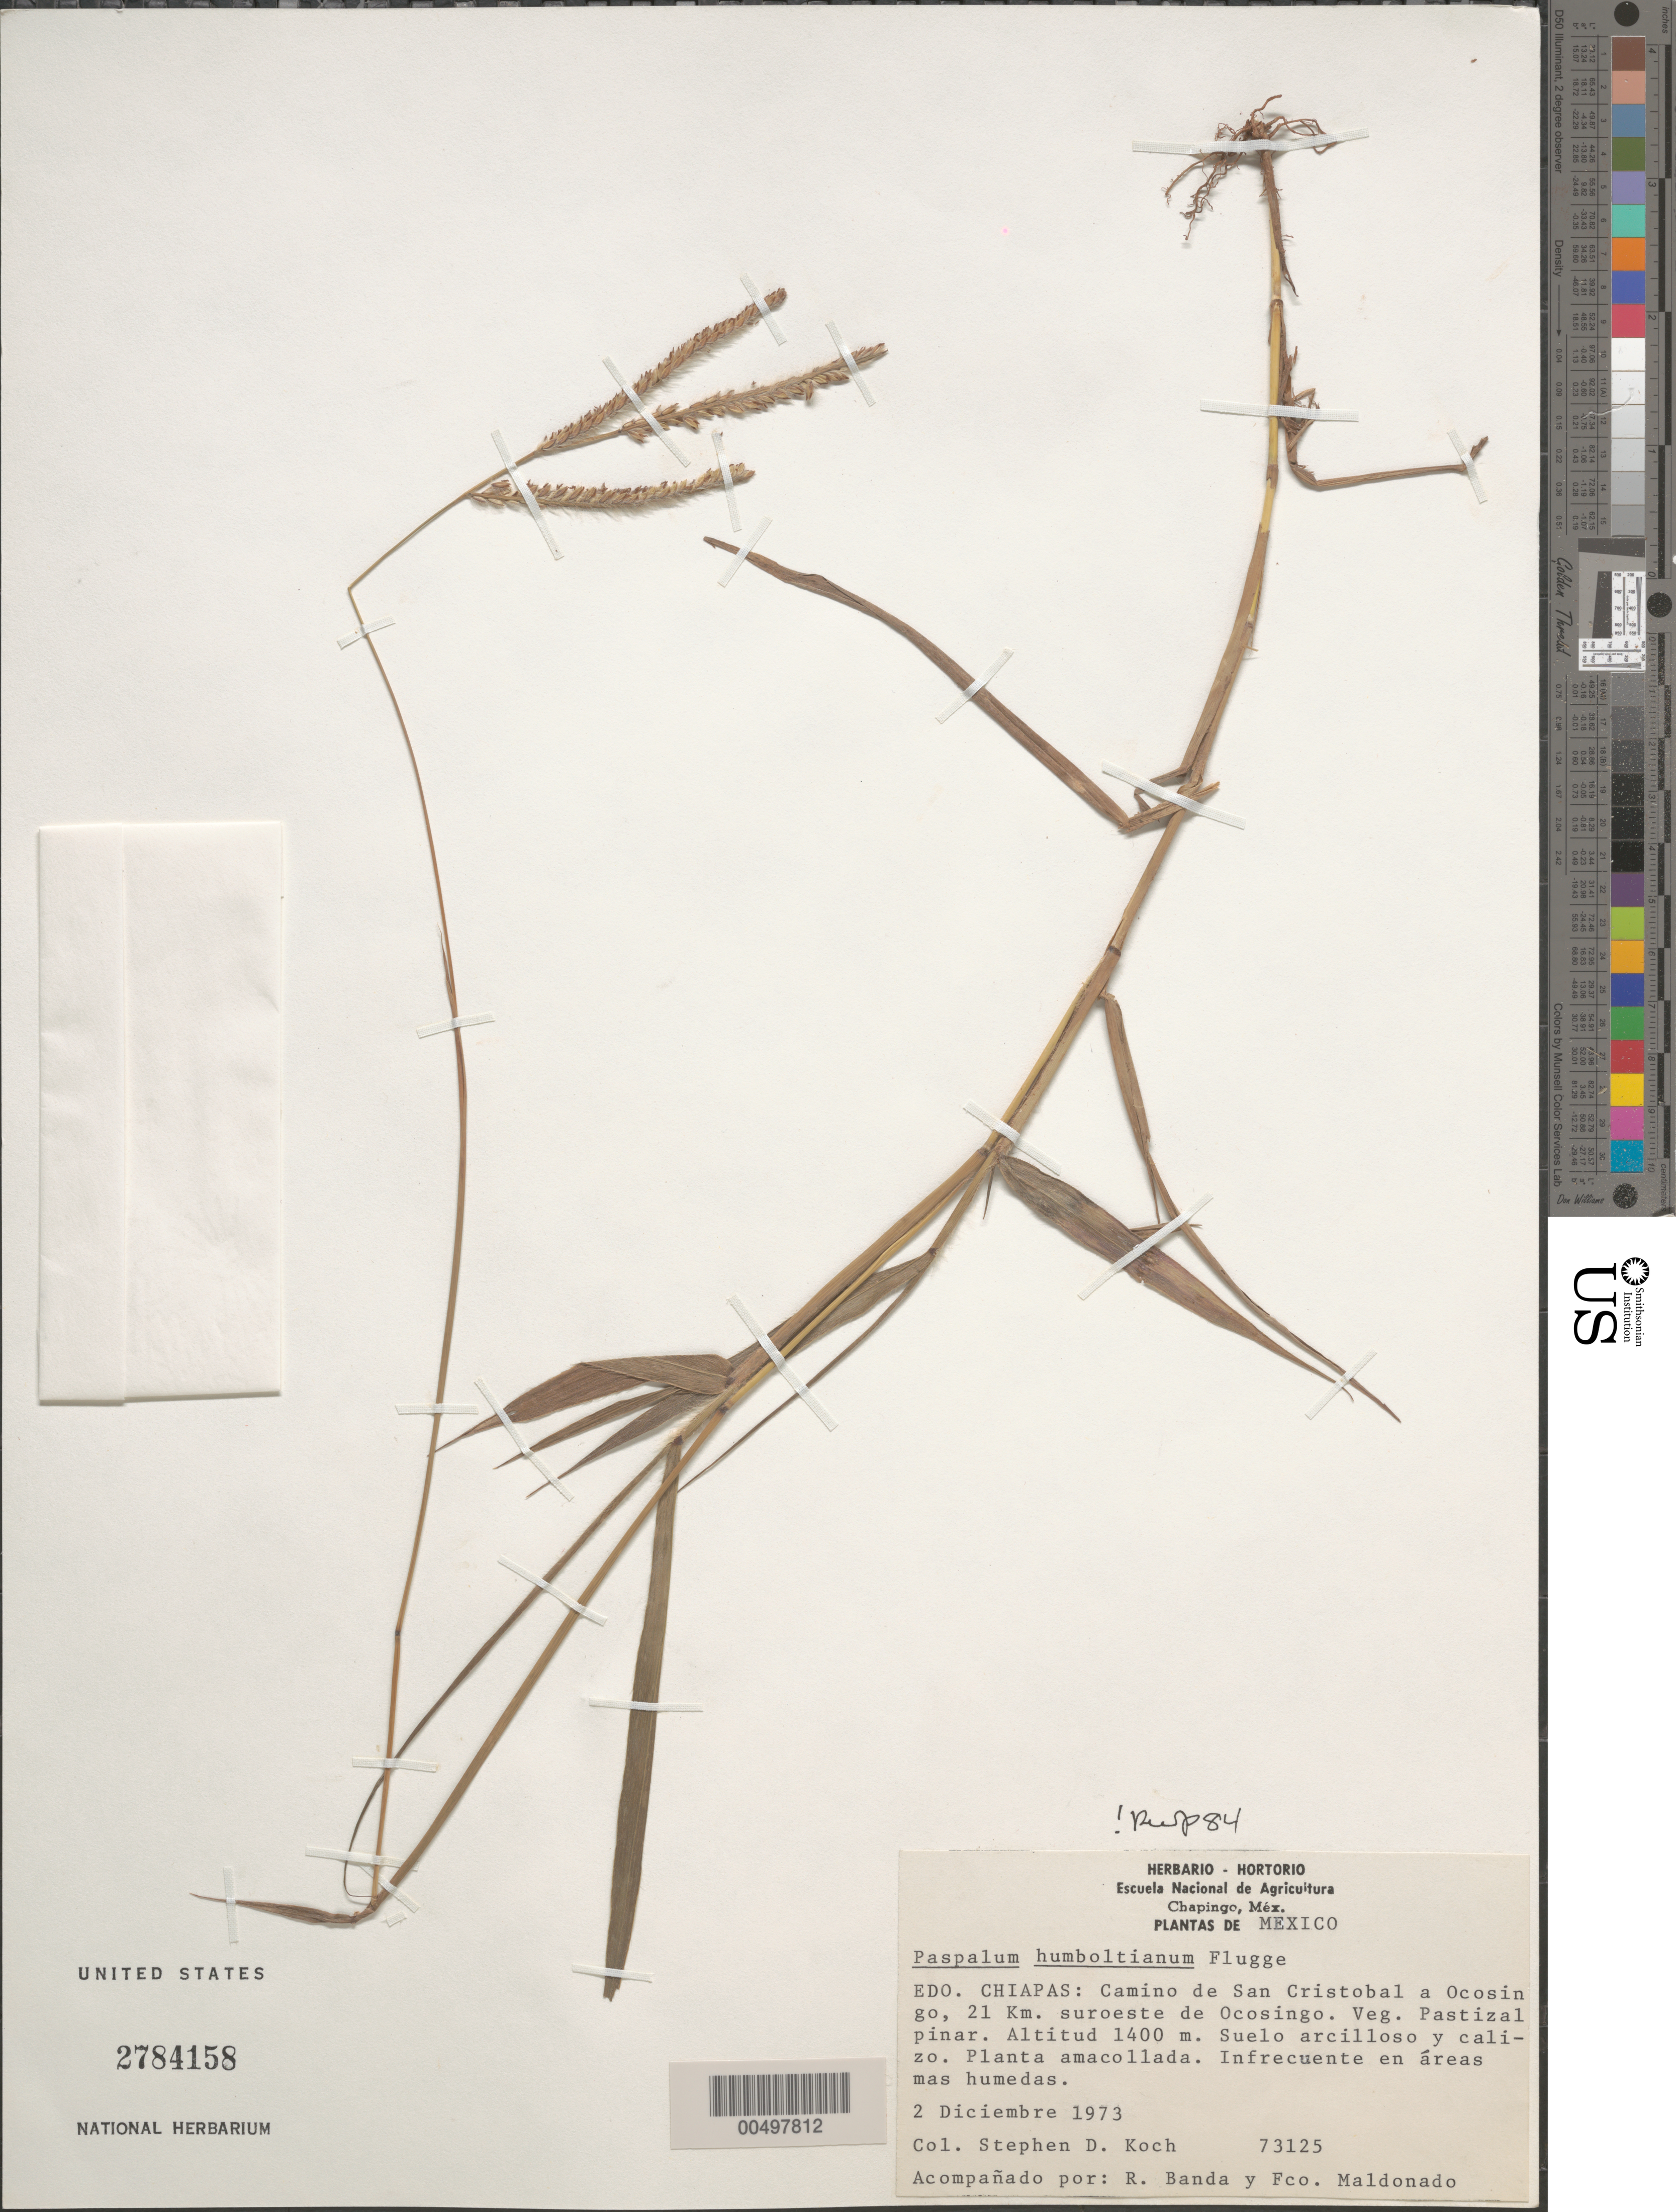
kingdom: Plantae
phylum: Tracheophyta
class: Liliopsida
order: Poales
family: Poaceae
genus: Paspalum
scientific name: Paspalum humboldtianum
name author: Flüggé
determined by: Pohl, R. W.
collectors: S. D. Koch, R. Banda & F. Maldonado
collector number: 73125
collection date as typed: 2 Dec 1973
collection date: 1973-12-02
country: Mexico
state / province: Chiapas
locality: Rd from San Cristobal to Ocosingo, 21 km SW of Ocosingo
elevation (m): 1400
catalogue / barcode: US 2784158